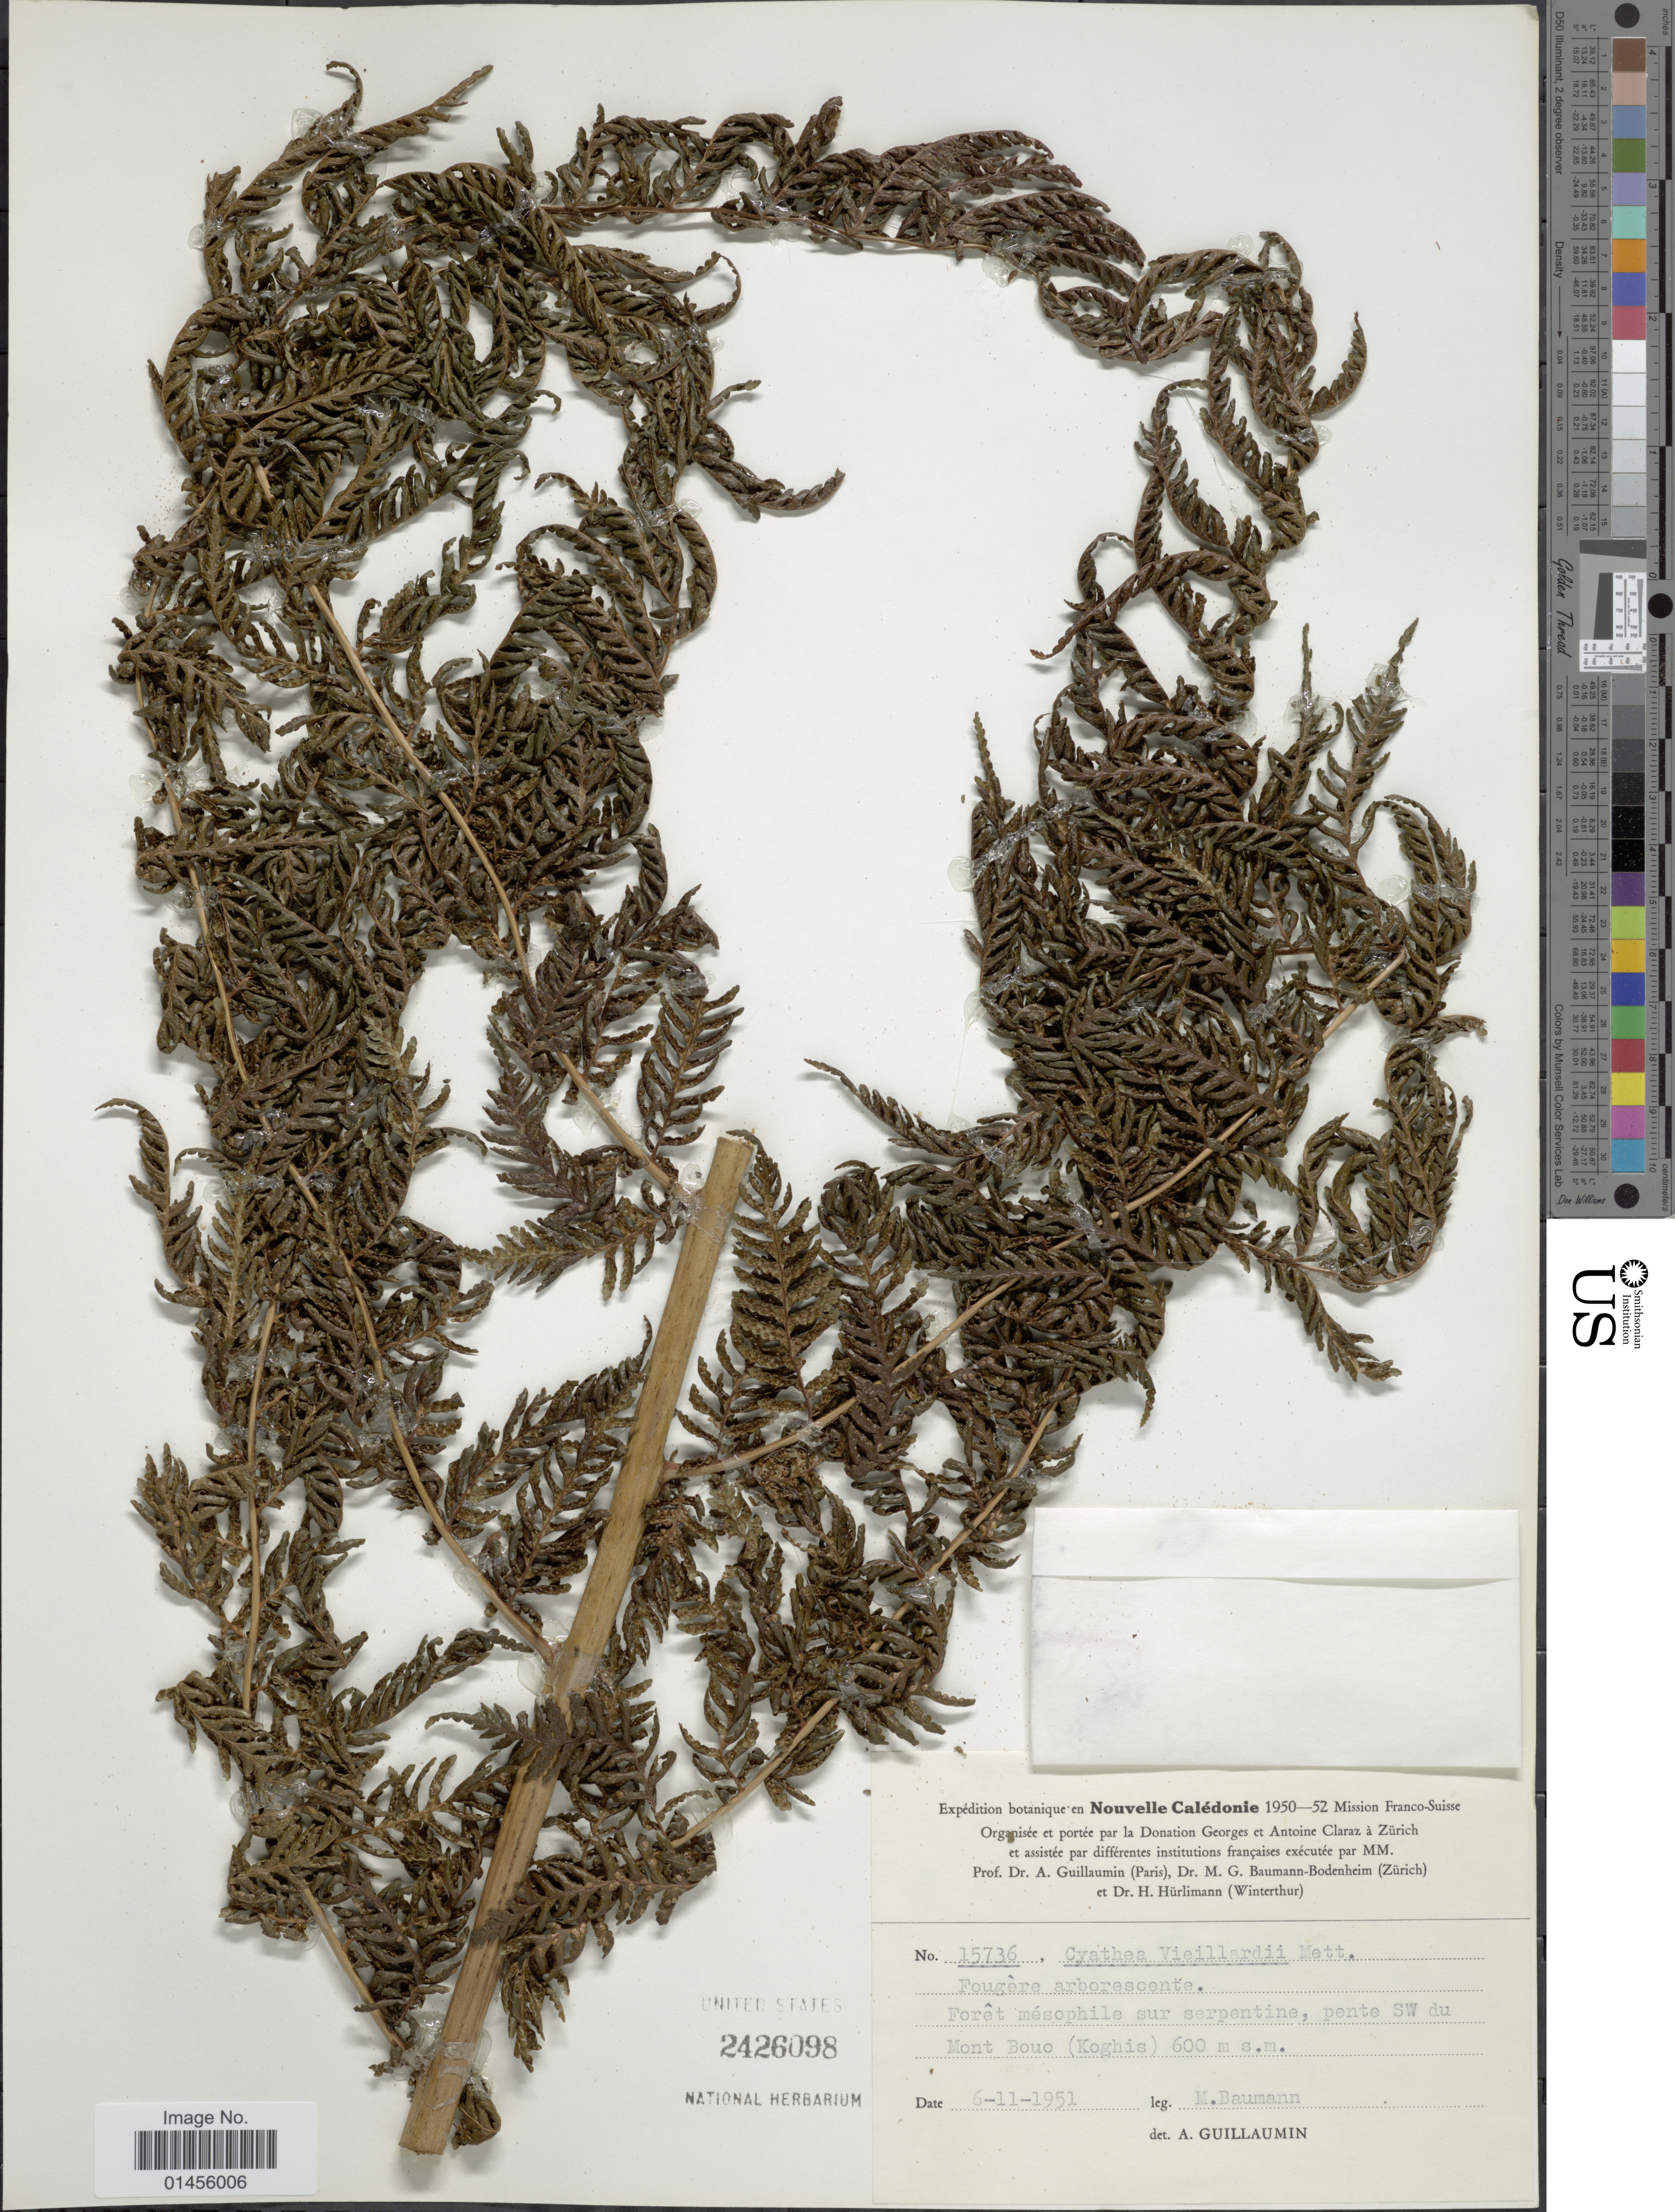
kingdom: Plantae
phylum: Tracheophyta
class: Polypodiopsida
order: Cyatheales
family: Cyatheaceae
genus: Alsophila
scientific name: Alsophila vieilliardii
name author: (Mett.) R.M. Tryon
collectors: M. Baumann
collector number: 15736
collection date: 1951-11-06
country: New Caledonia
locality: Fougere arborescente, Foret mesophile sur serpentine, pente SW du Mont Bouo (Koghis)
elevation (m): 600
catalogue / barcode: US 2426098